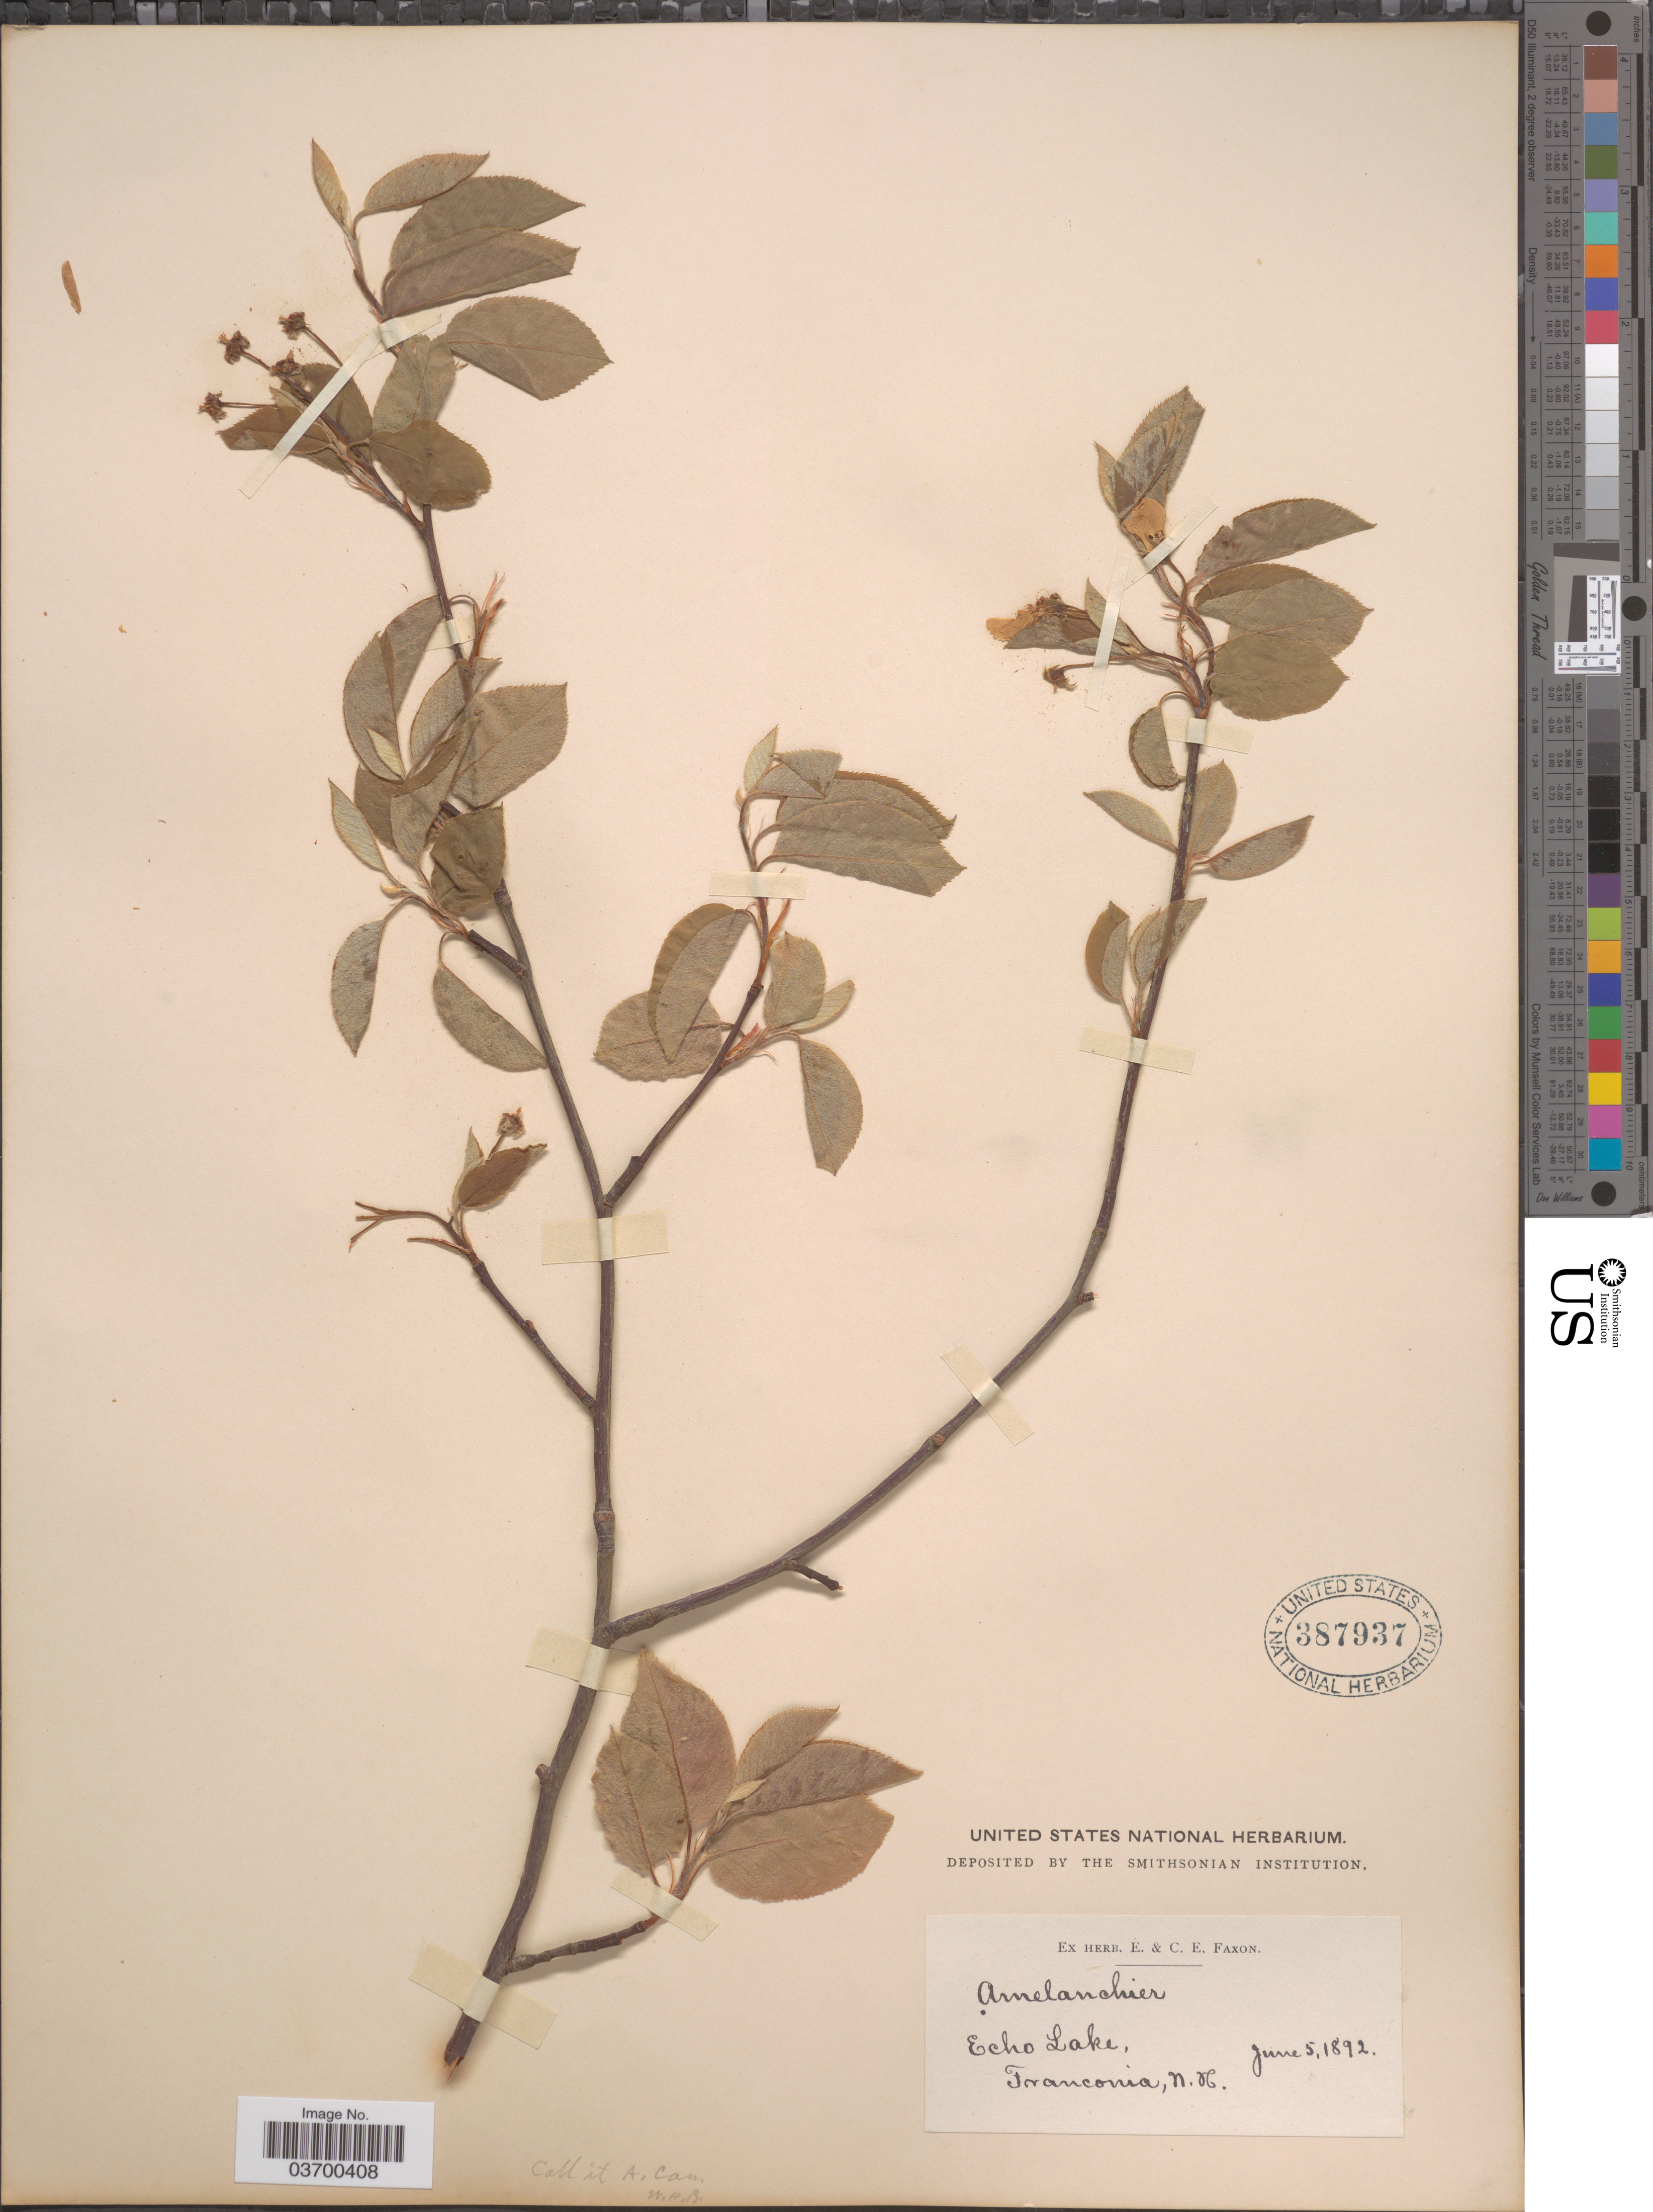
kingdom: Plantae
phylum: Tracheophyta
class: Magnoliopsida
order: Rosales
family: Rosaceae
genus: Amelanchier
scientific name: Amelanchier sp.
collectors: ex herb. E. & C.E. Faxon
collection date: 1892-06-05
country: United States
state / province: New Hampshire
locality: Echo Lake, Franconia.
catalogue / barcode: US 387937